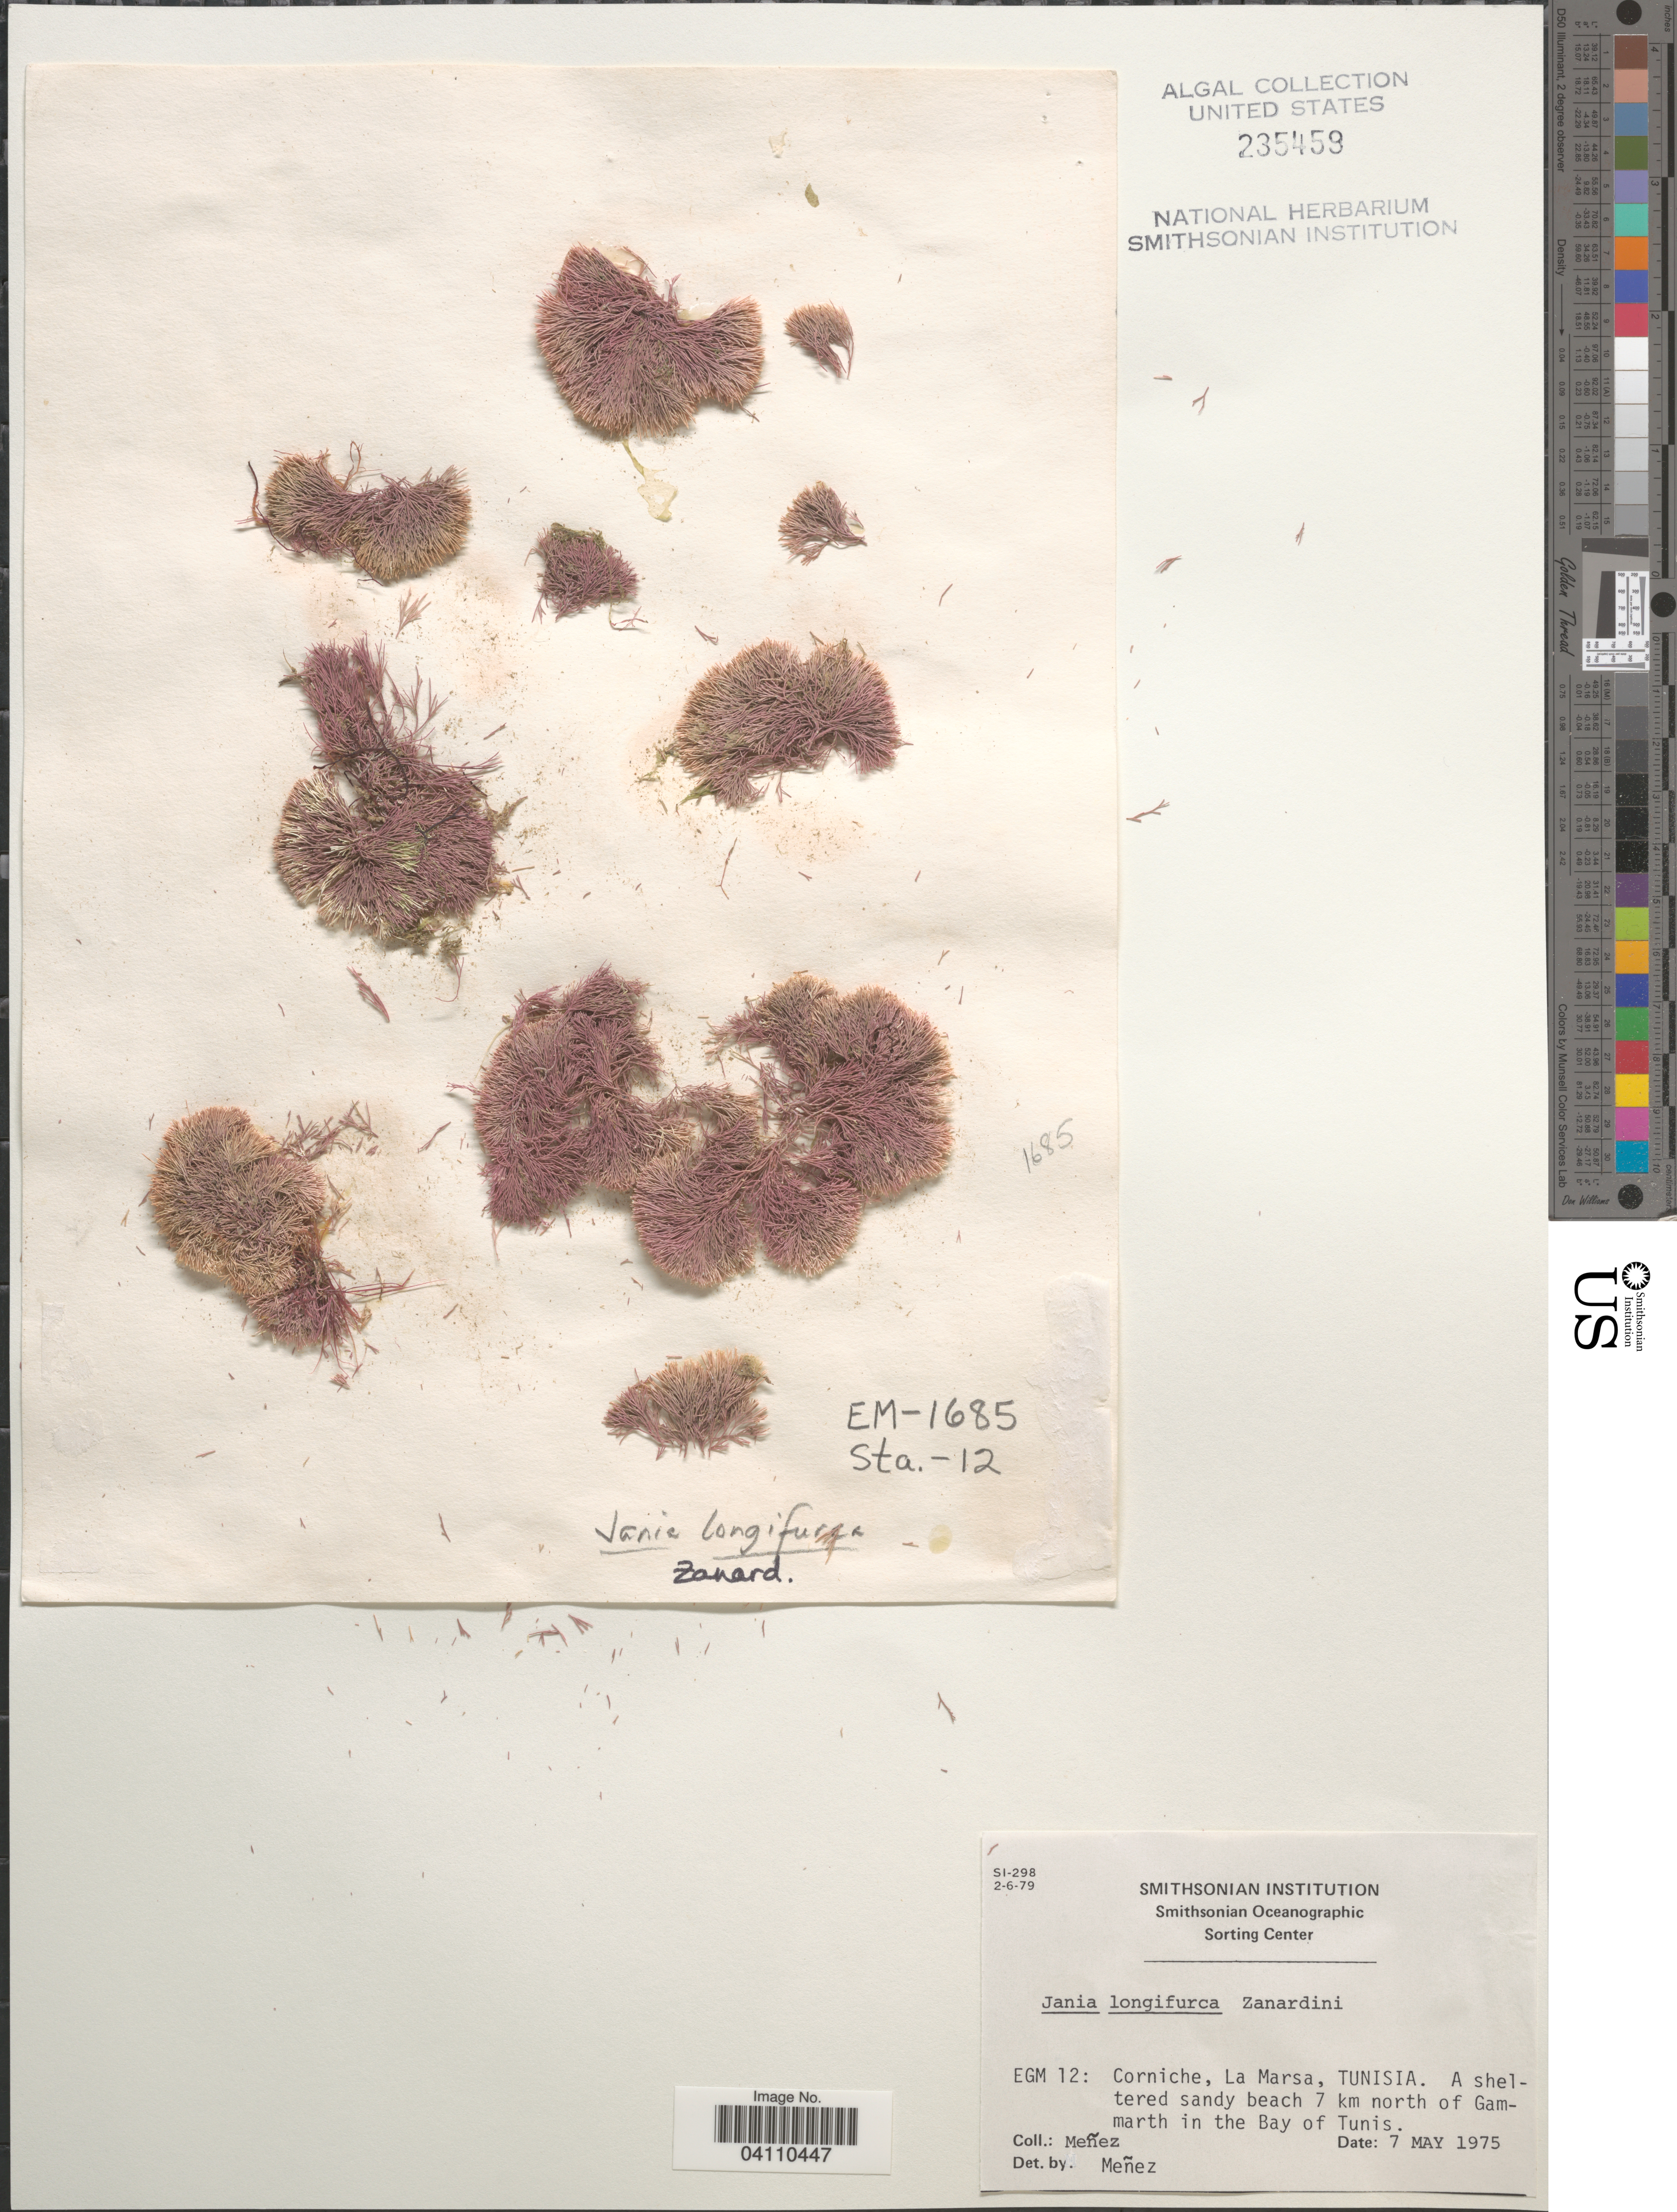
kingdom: Plantae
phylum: Rhodophyta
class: Florideophyceae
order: Corallinales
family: Corallinaceae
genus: Jania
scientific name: Jania longifurca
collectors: Menez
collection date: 1975-05-07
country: Tunisia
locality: EGM 12: Corniche, La Marsa, Tunisia. A sheltered sandy beach 7 km north of Gammarth in the Bay of Tunis.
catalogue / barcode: US 235459